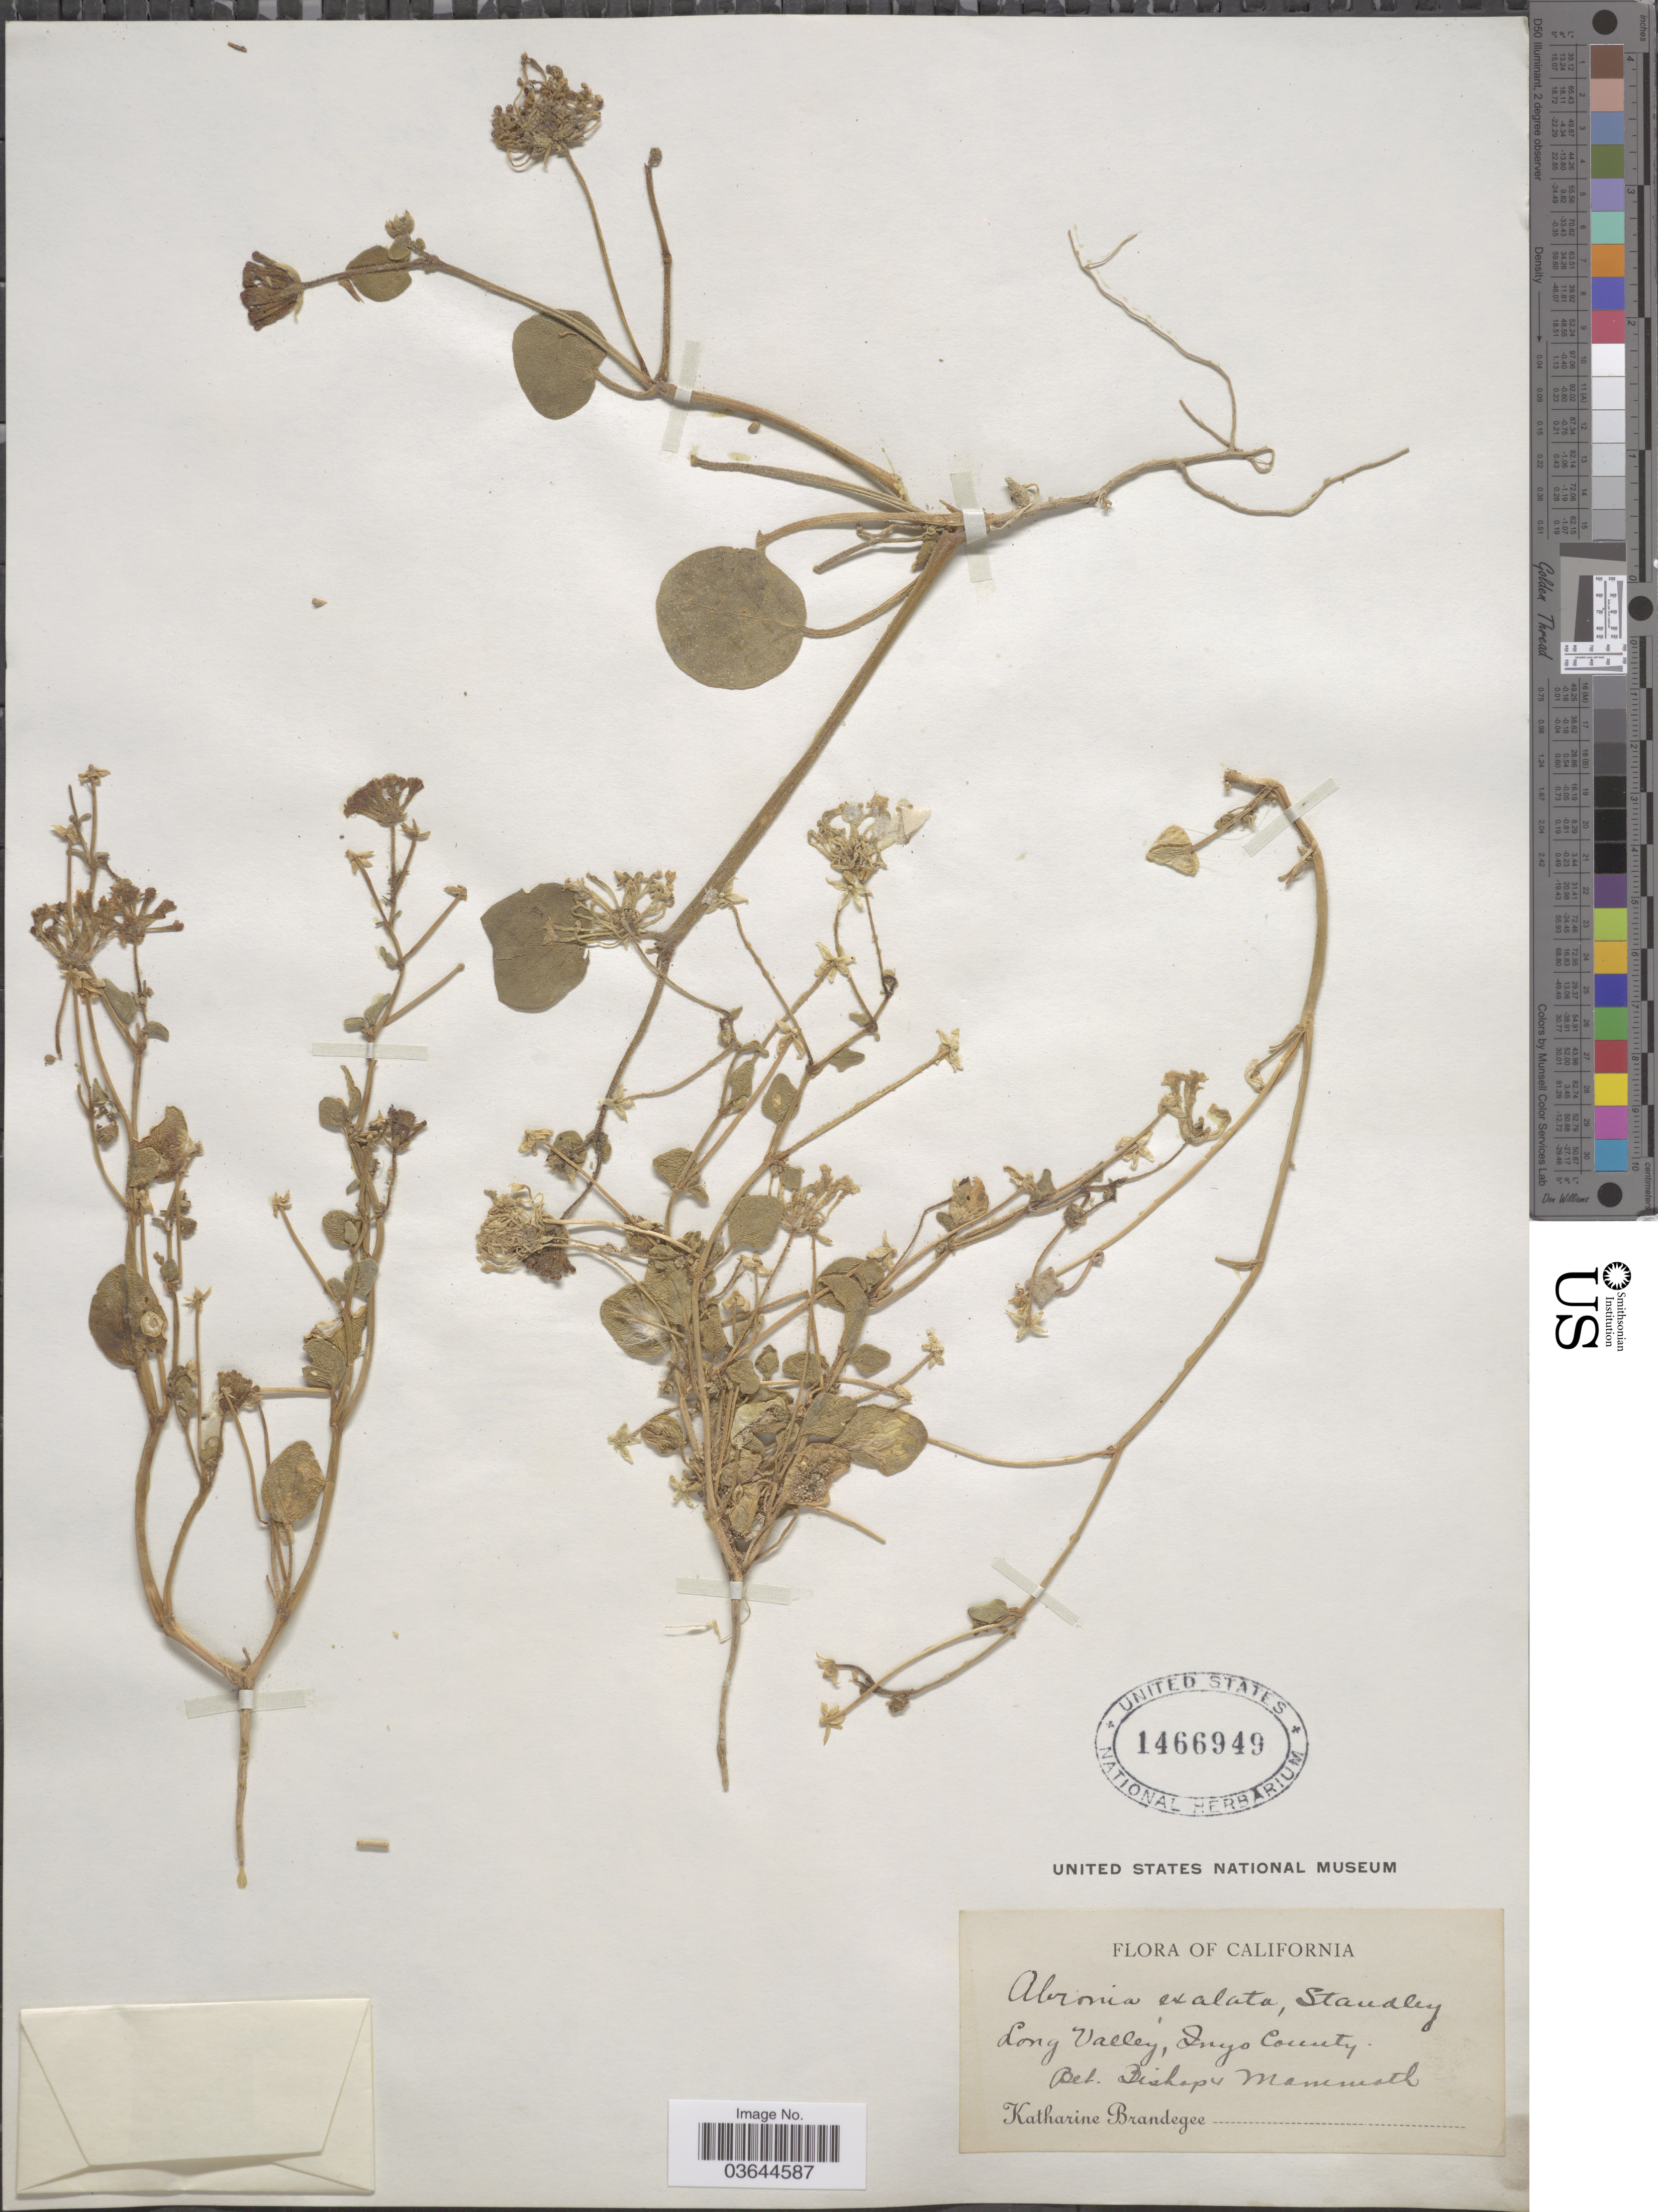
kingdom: Plantae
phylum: Tracheophyta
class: Magnoliopsida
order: Caryophyllales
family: Nyctaginaceae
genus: Abronia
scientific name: Abronia exalata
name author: Standl.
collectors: M. K. Brandegee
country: United States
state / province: California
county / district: Inyo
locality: Long Valley, Inyo County. Bet. Bishop & Mammoth.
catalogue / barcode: US 1466949